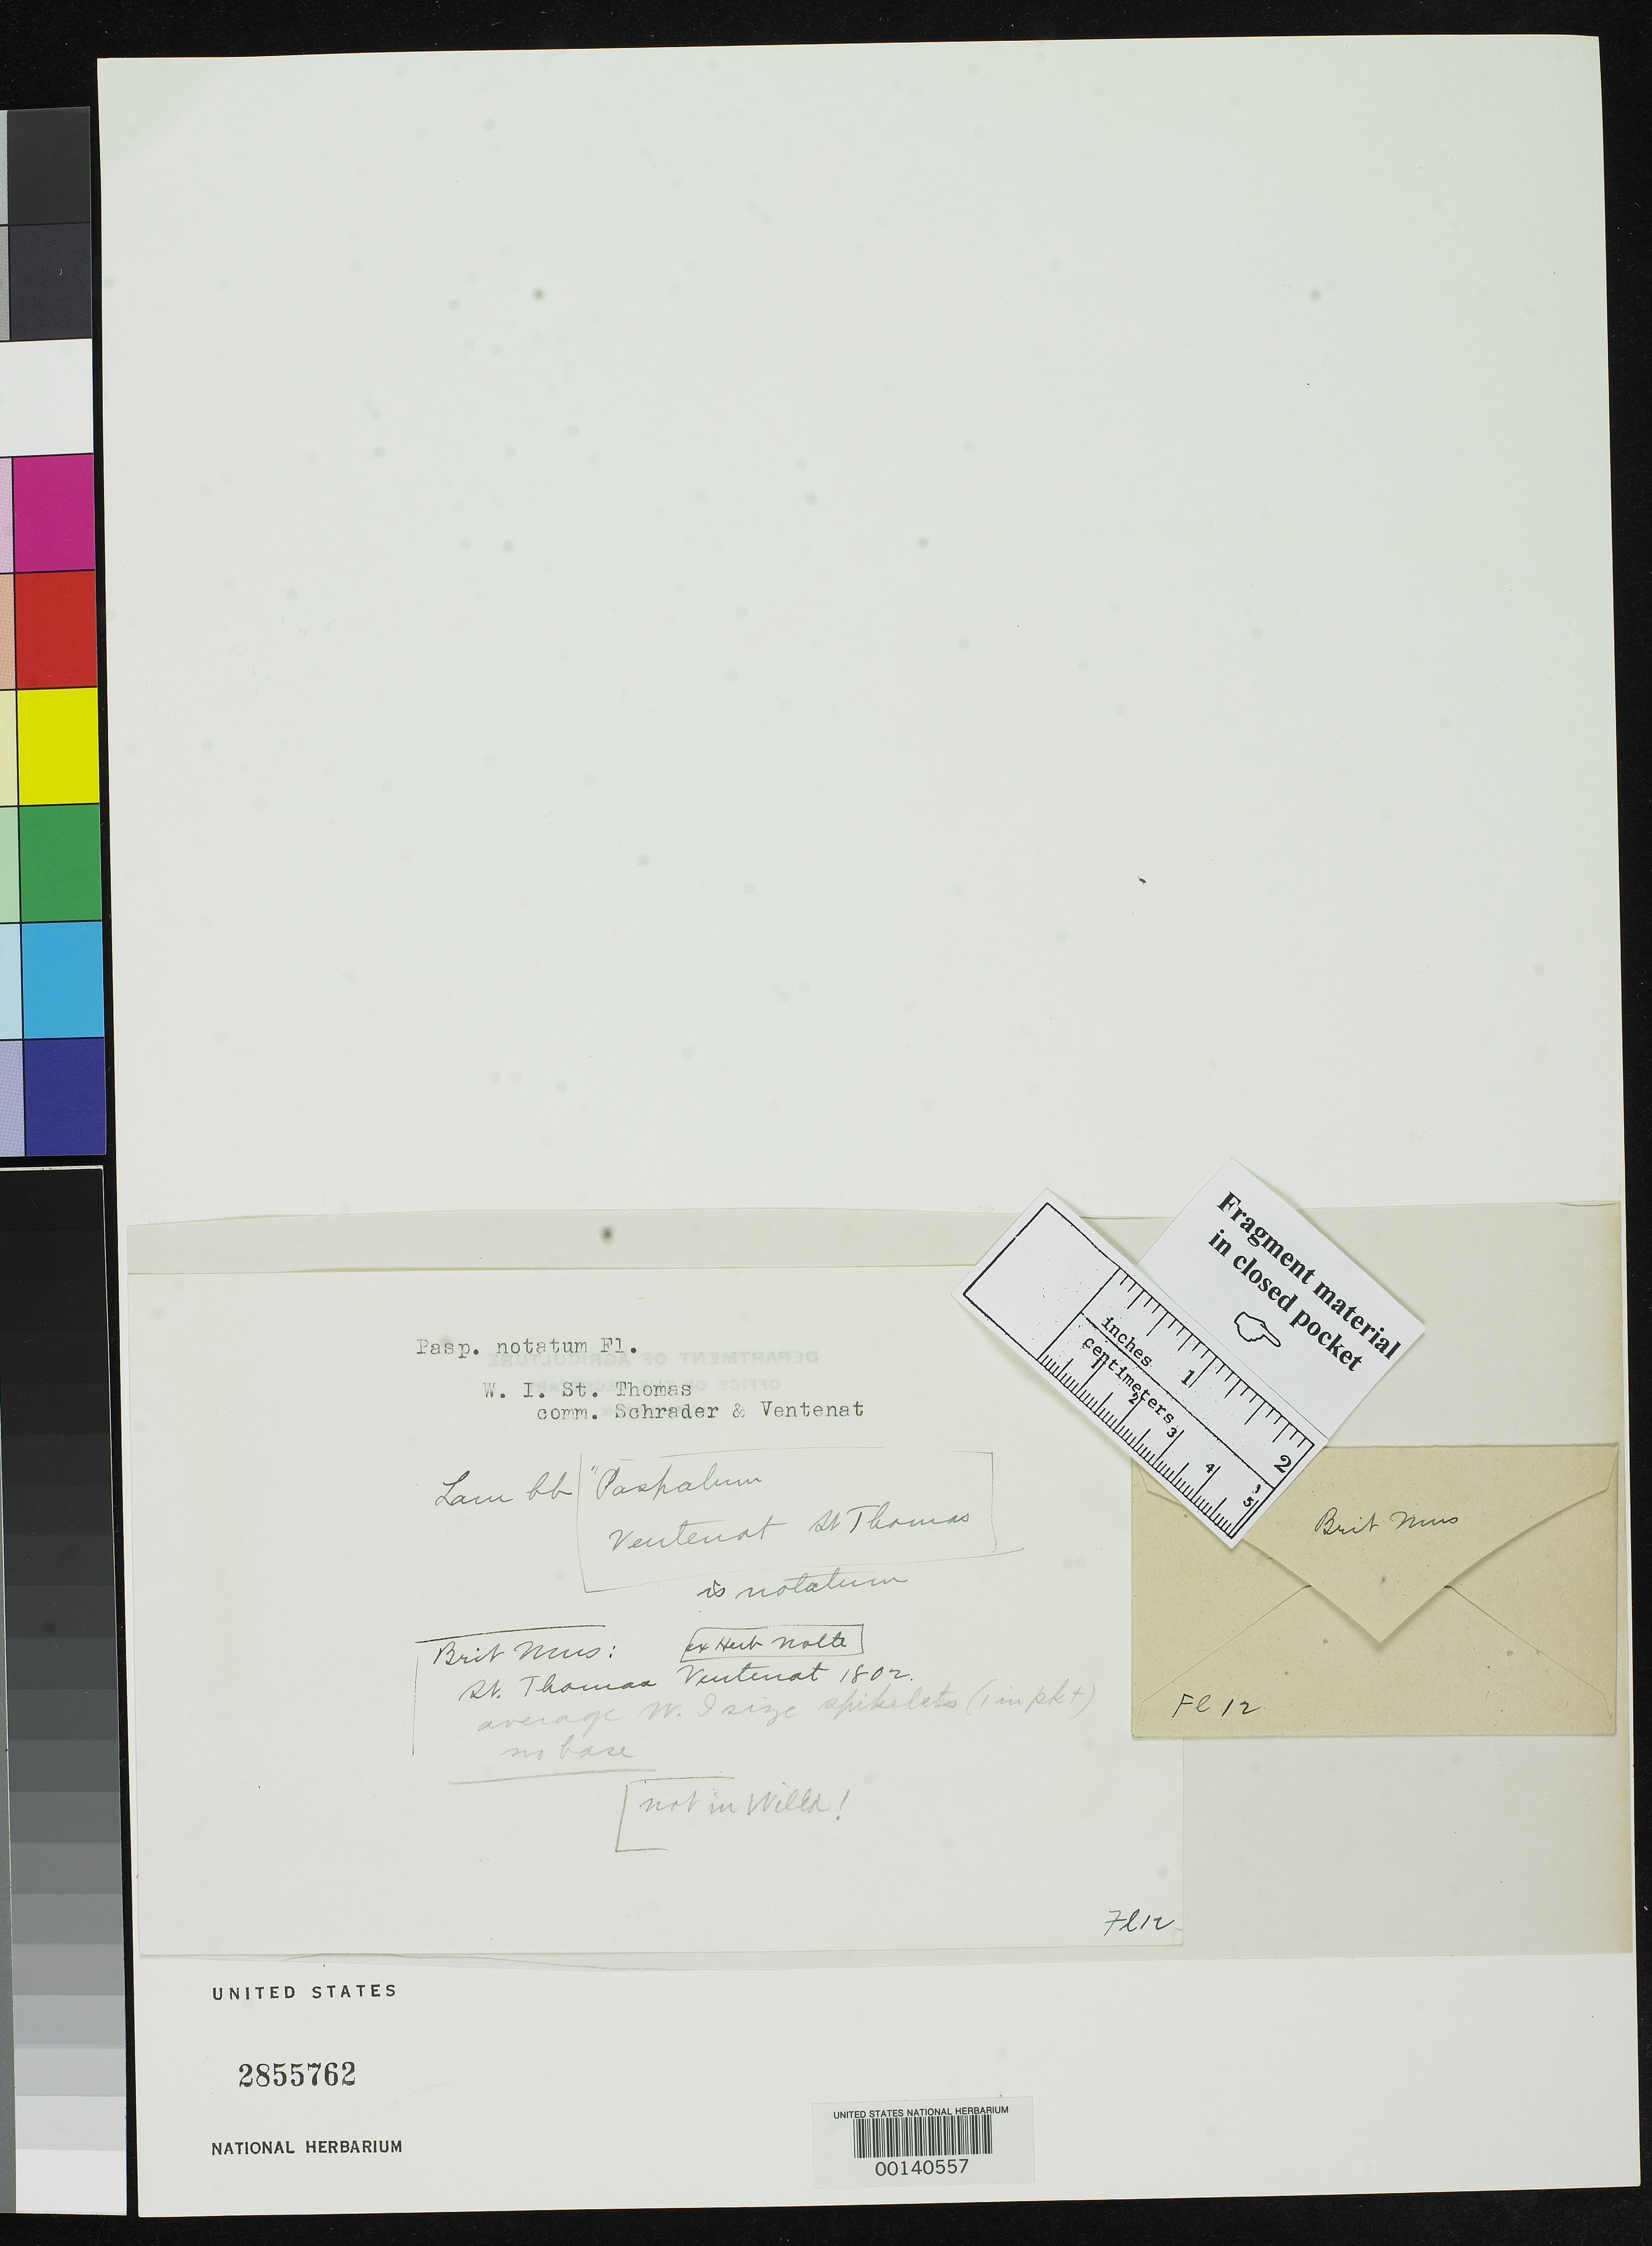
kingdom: Plantae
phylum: Tracheophyta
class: Liliopsida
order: Poales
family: Poaceae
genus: Paspalum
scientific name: Paspalum notatum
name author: Flüggé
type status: Type Fragment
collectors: H. A. Schrader & E. Veutenat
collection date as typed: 1802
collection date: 1802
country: U.S. Virgin Islands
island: St. Thomas Island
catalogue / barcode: US 2855762